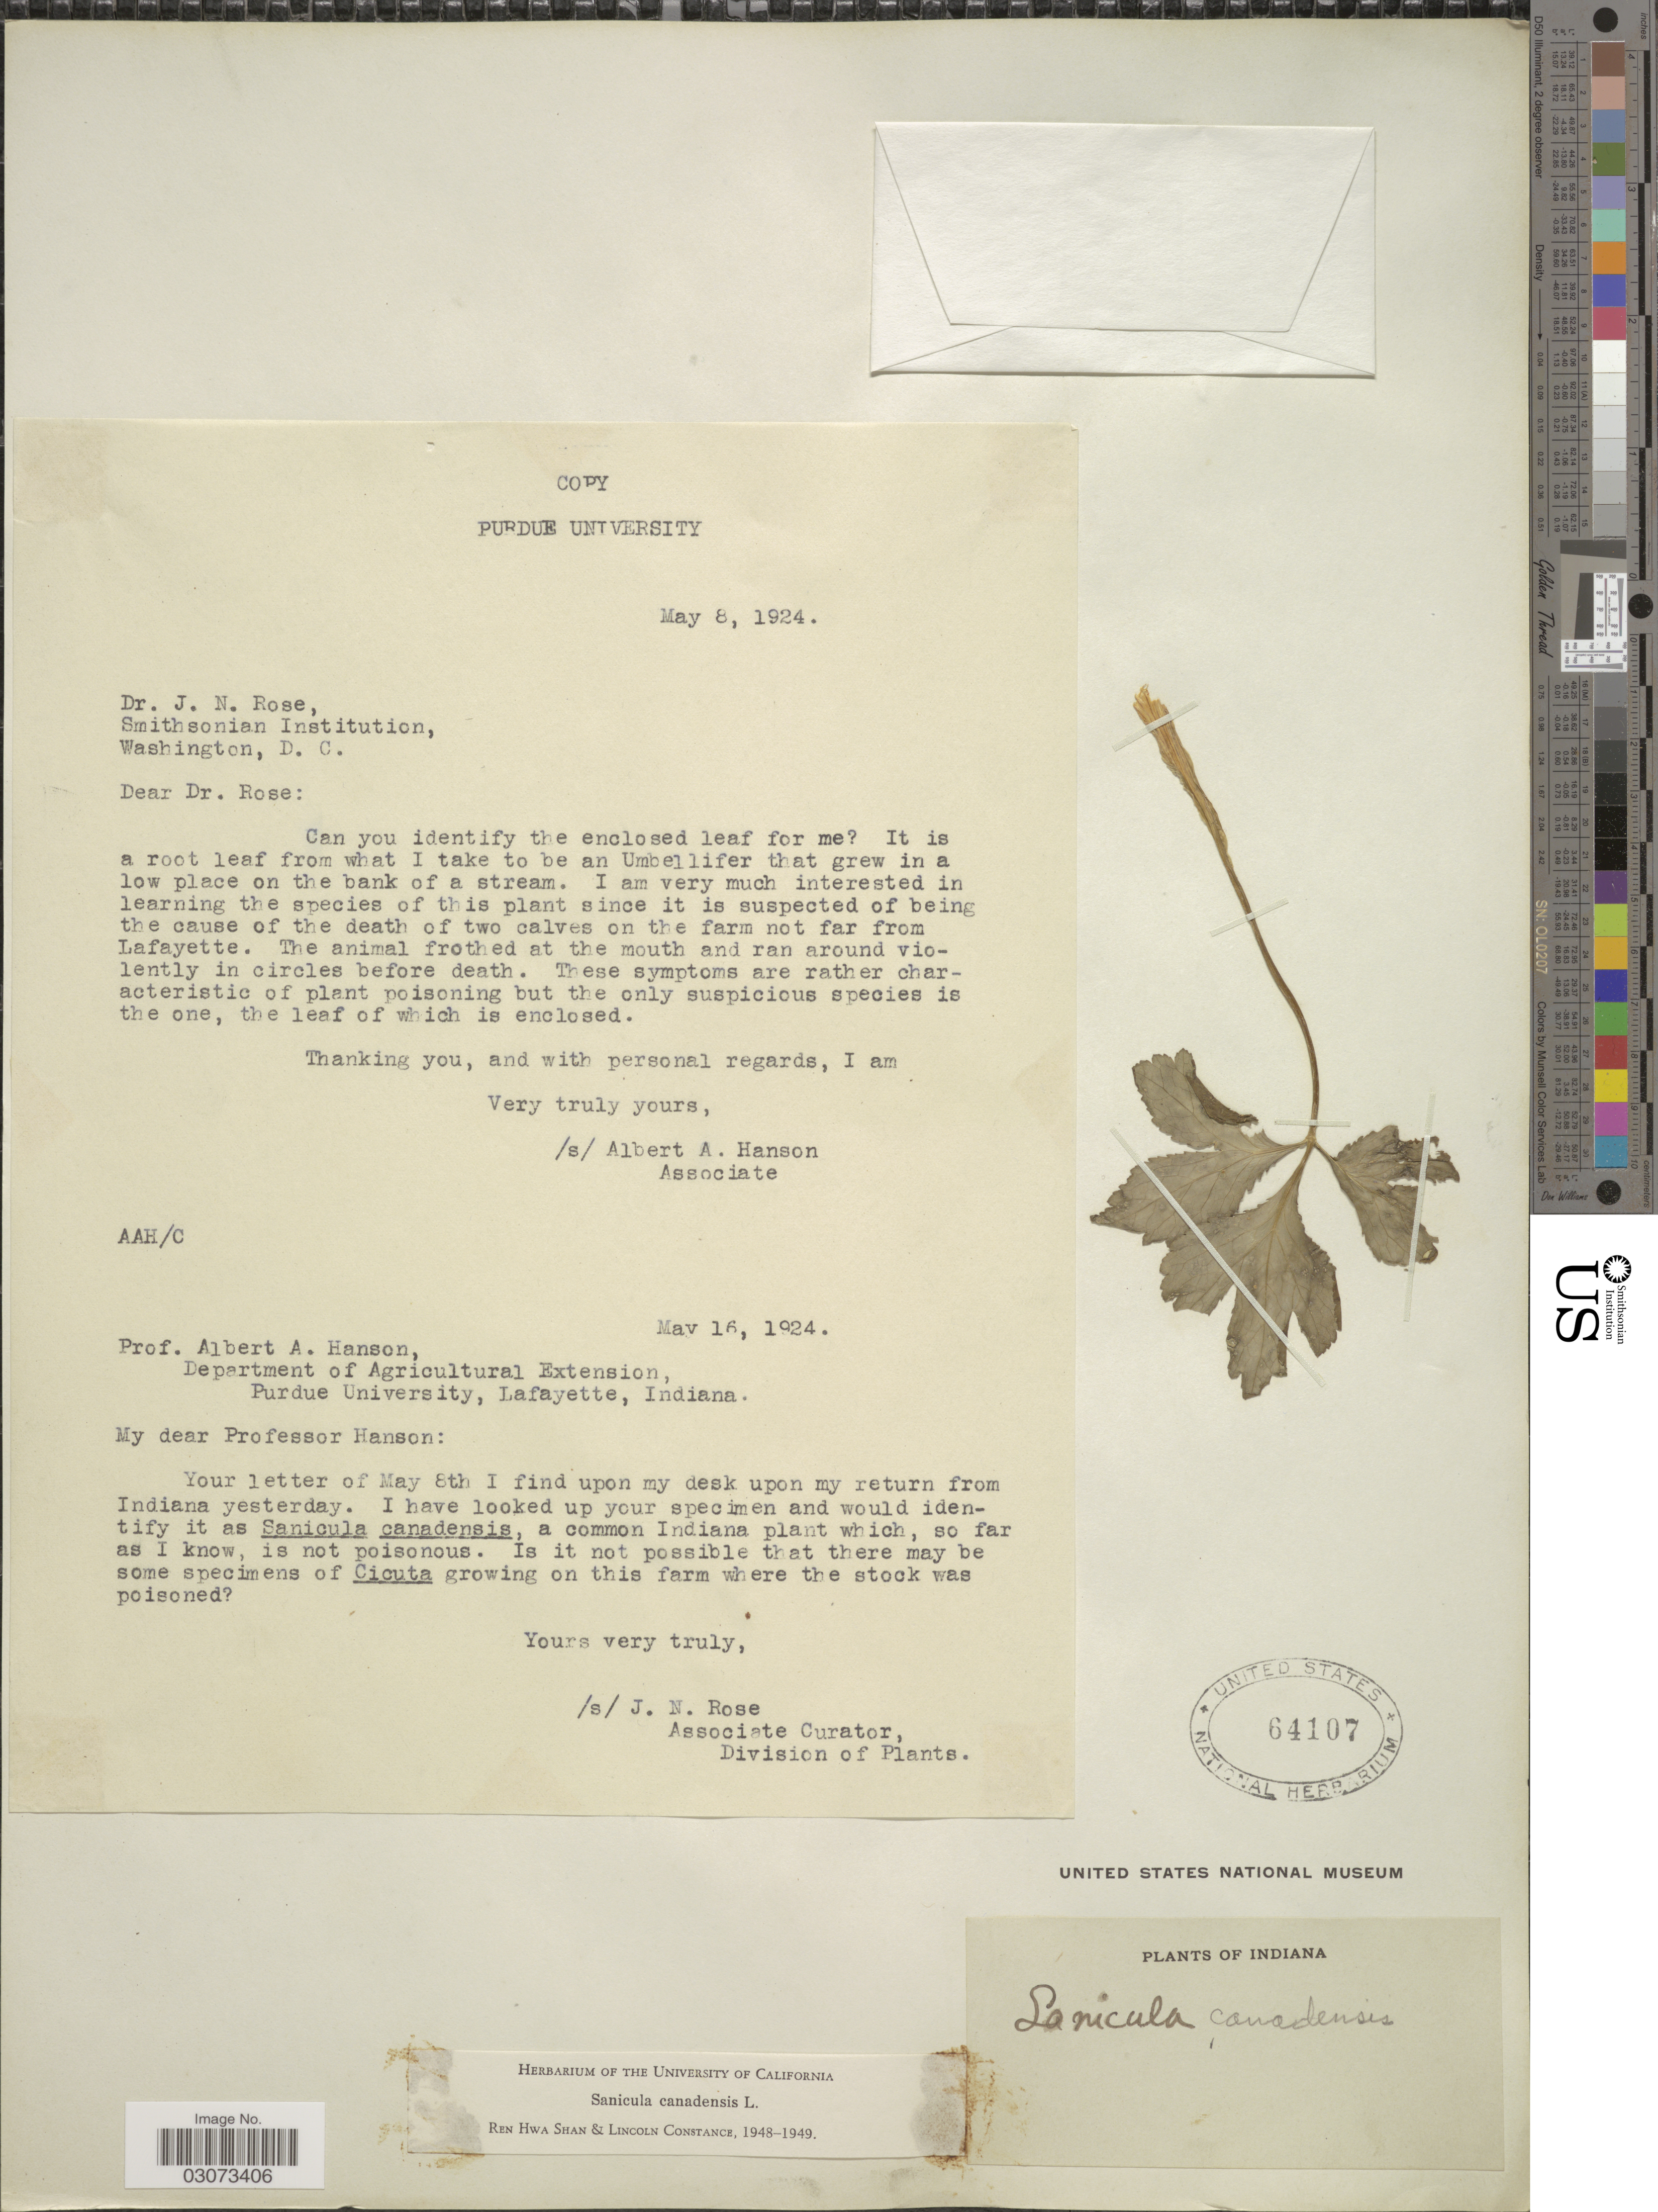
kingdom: Plantae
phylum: Tracheophyta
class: Magnoliopsida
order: Apiales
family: Apiaceae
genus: Sanicula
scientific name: Sanicula canadensis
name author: L.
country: United States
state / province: Indiana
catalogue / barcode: US 64107